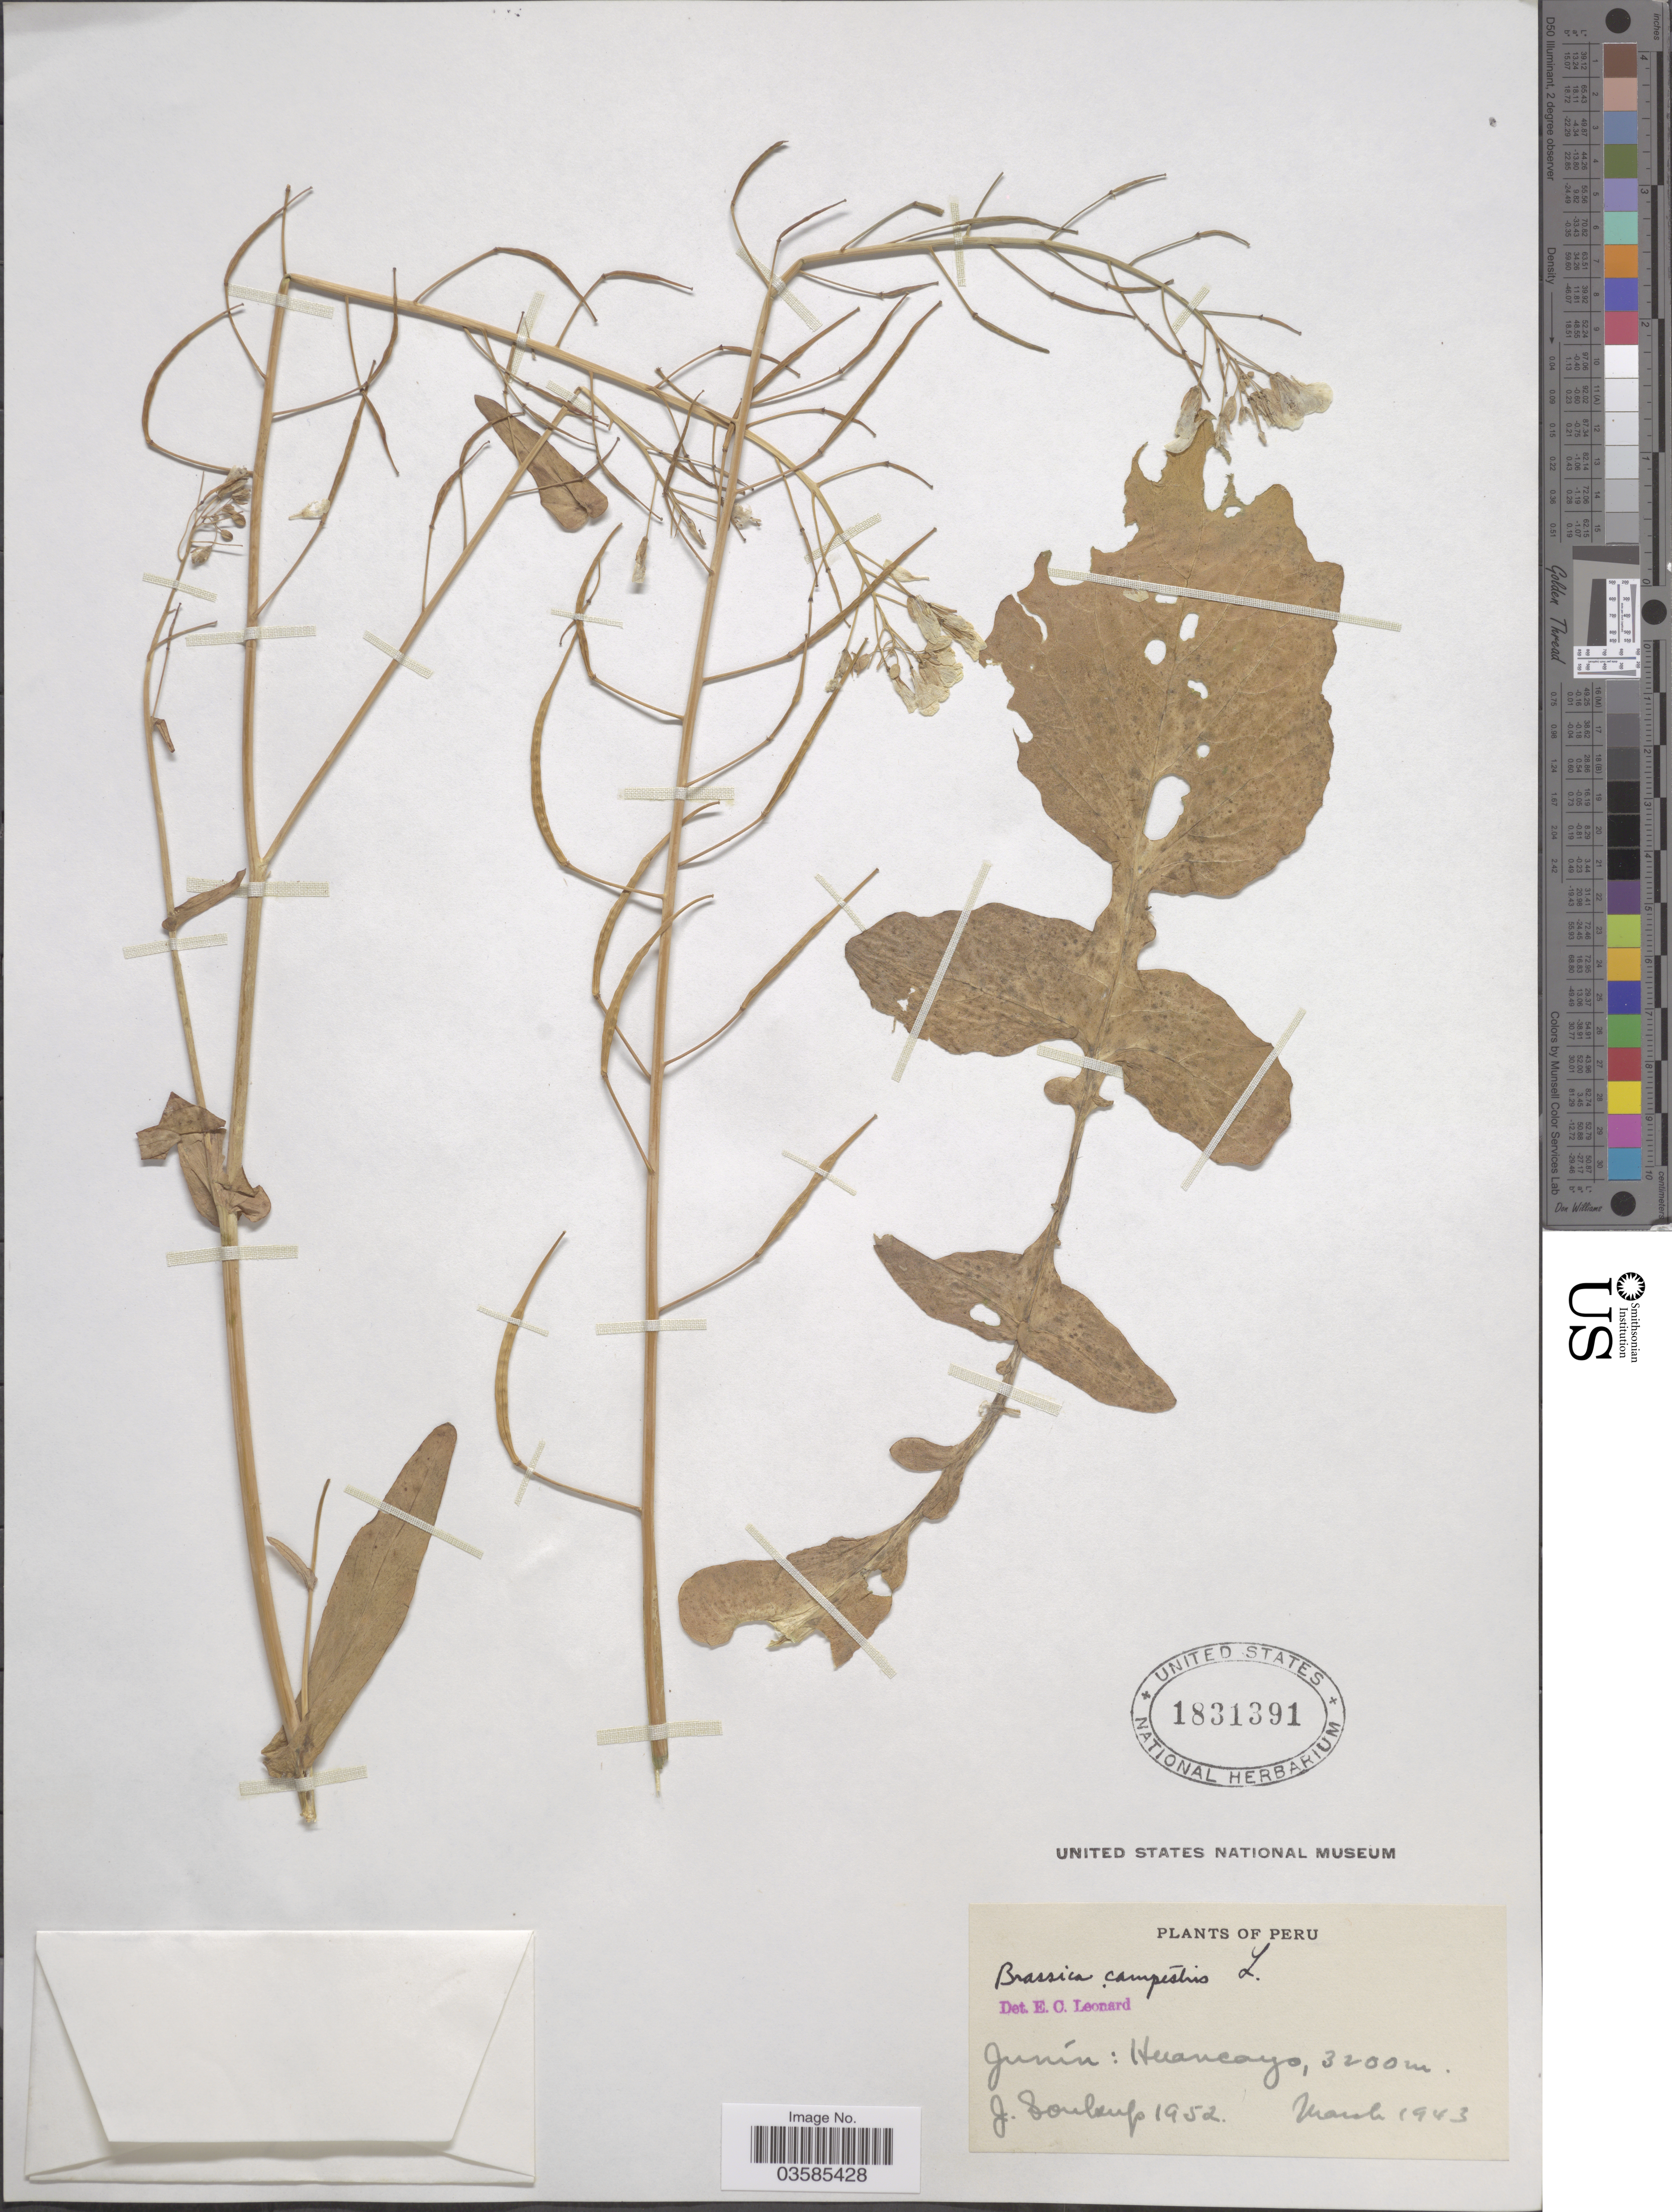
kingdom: Plantae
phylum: Tracheophyta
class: Magnoliopsida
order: Brassicales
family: Brassicaceae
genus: Brassica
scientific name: Brassica campestris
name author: L.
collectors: J. Soukop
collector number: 1952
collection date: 1943-03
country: Peru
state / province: Junín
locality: Huancayo.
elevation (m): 3200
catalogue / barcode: US 1831391